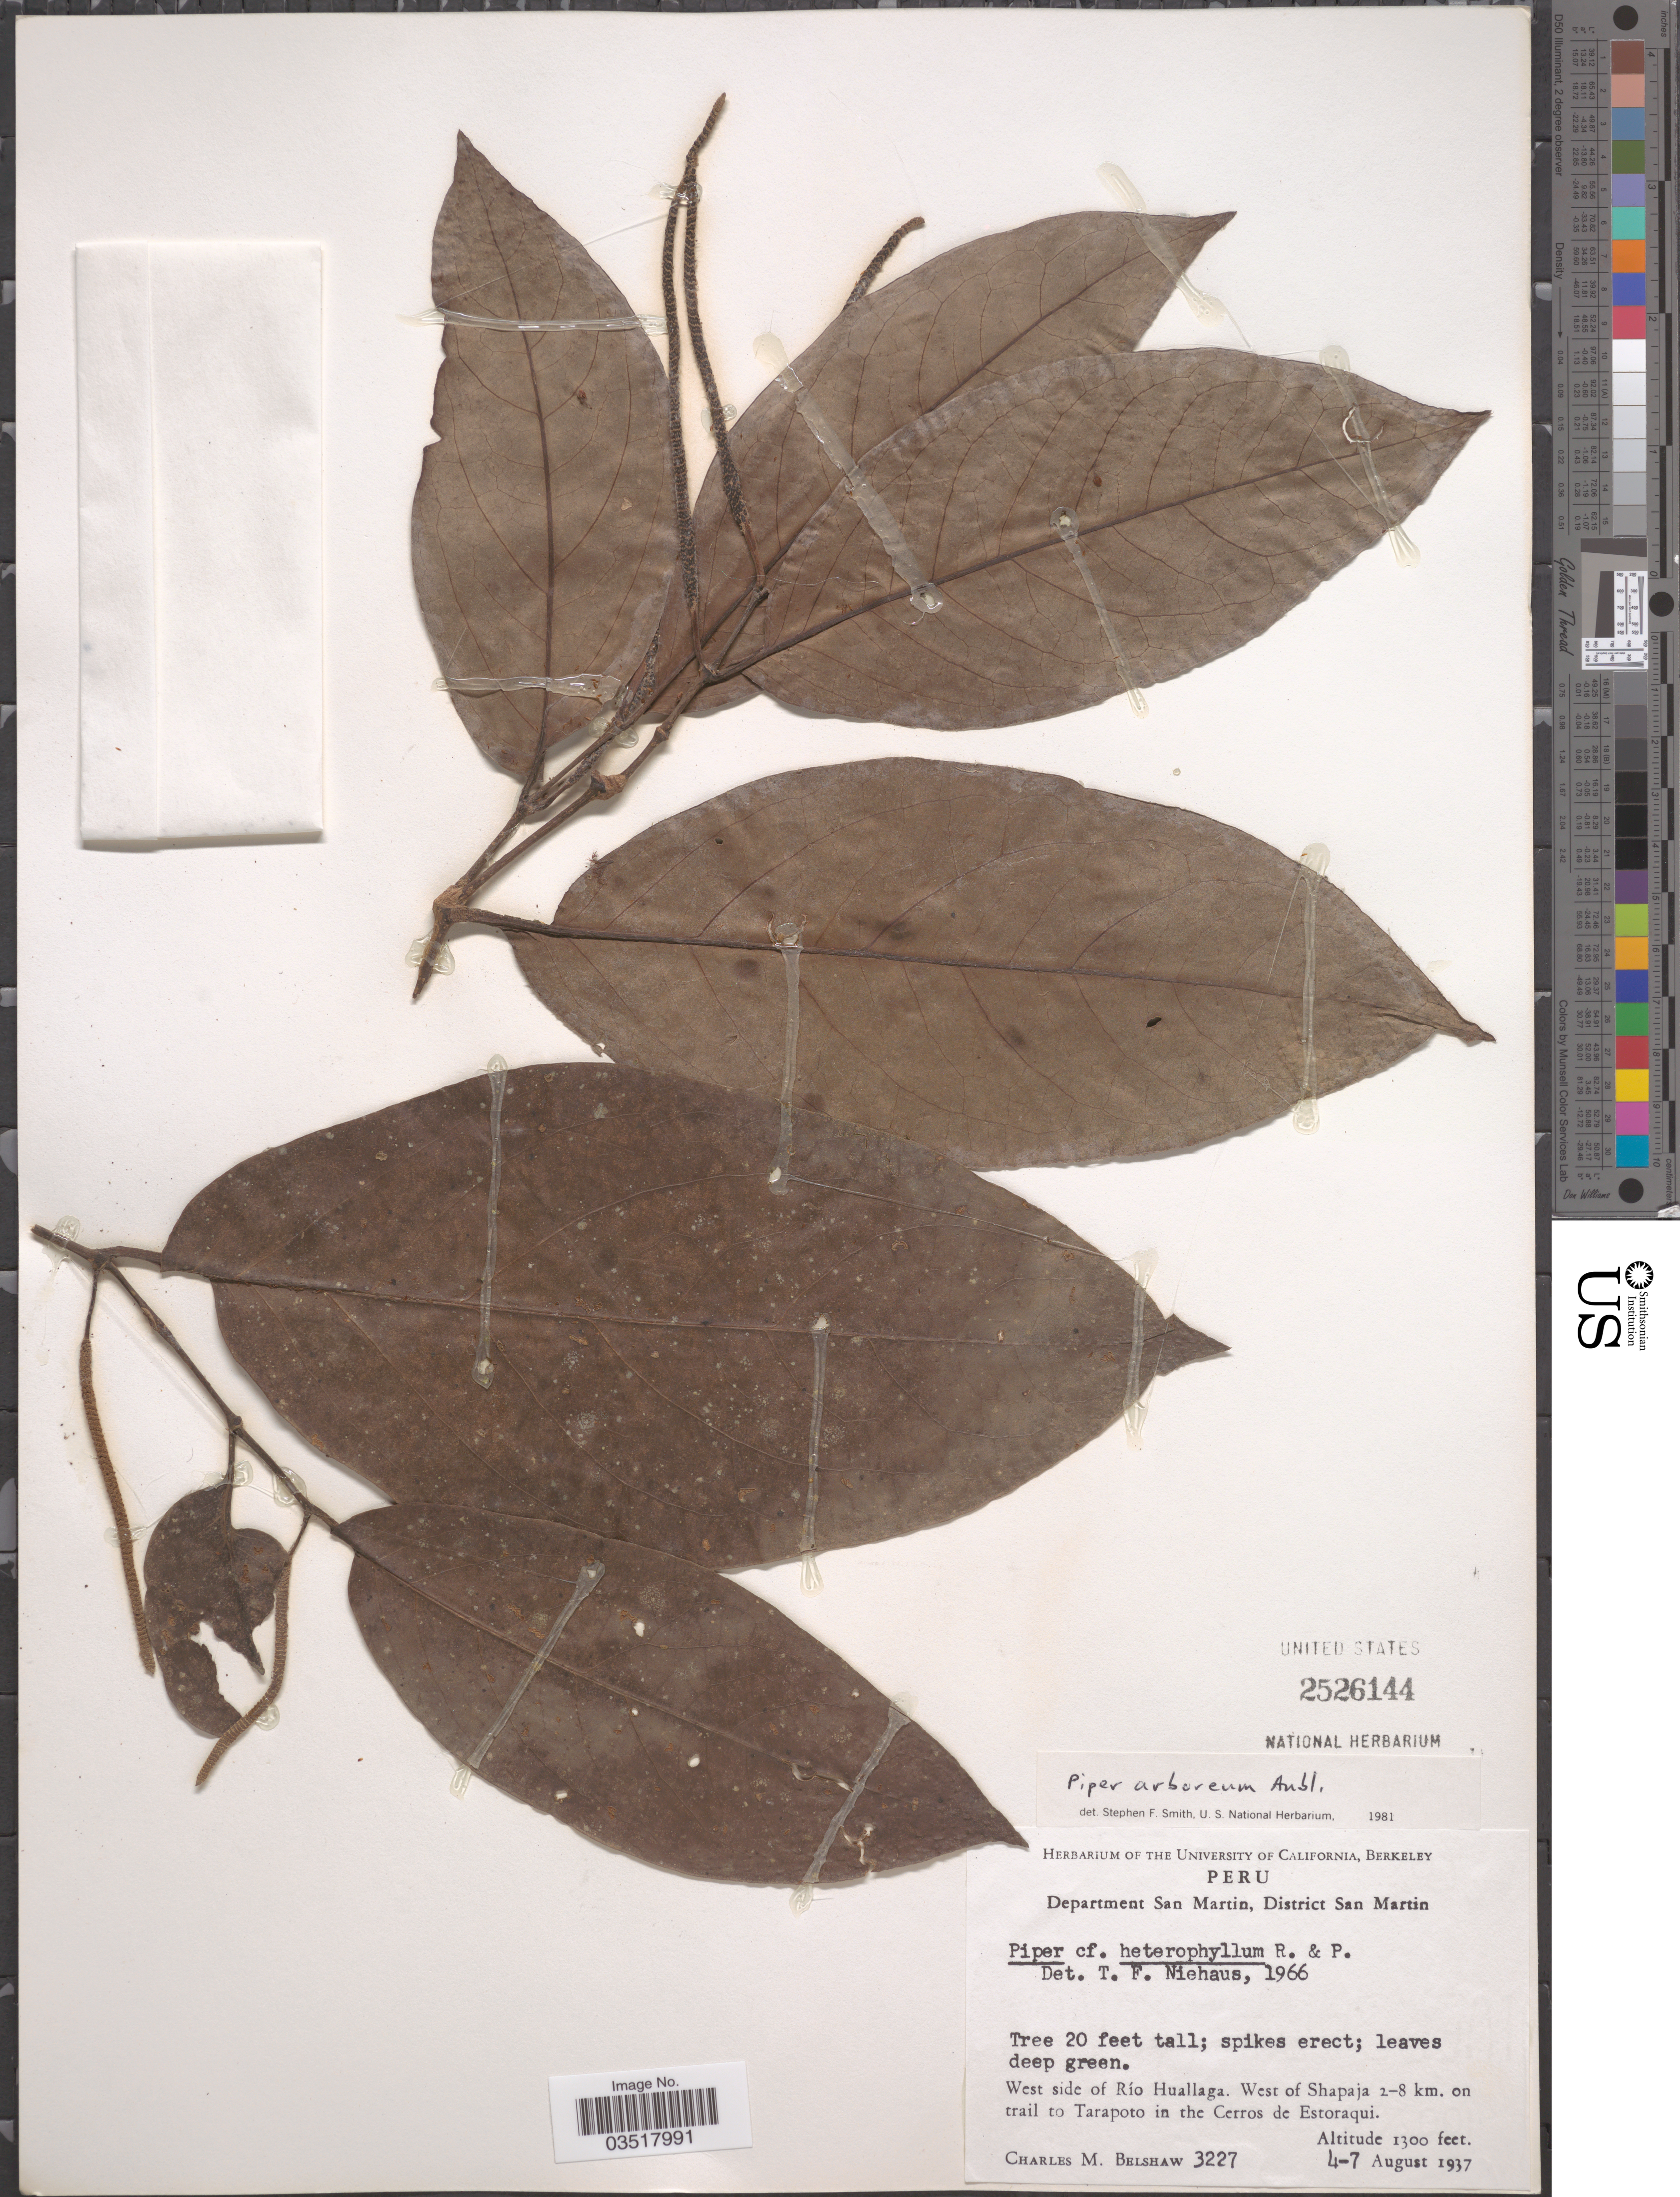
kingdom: Plantae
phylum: Tracheophyta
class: Magnoliopsida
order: Piperales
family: Piperaceae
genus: Piper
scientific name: Piper arboreum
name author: Aubl.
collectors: C. Shaw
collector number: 3227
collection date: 1937-08-04/1937-08-07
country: Peru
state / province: San Martín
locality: Department San Martin, District San Martin. West side of Río Huallaga. West of Shapaja 2-8 km. on trail to Tarapoto in the Cerros de Estoraqui.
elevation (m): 396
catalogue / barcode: US 2526144